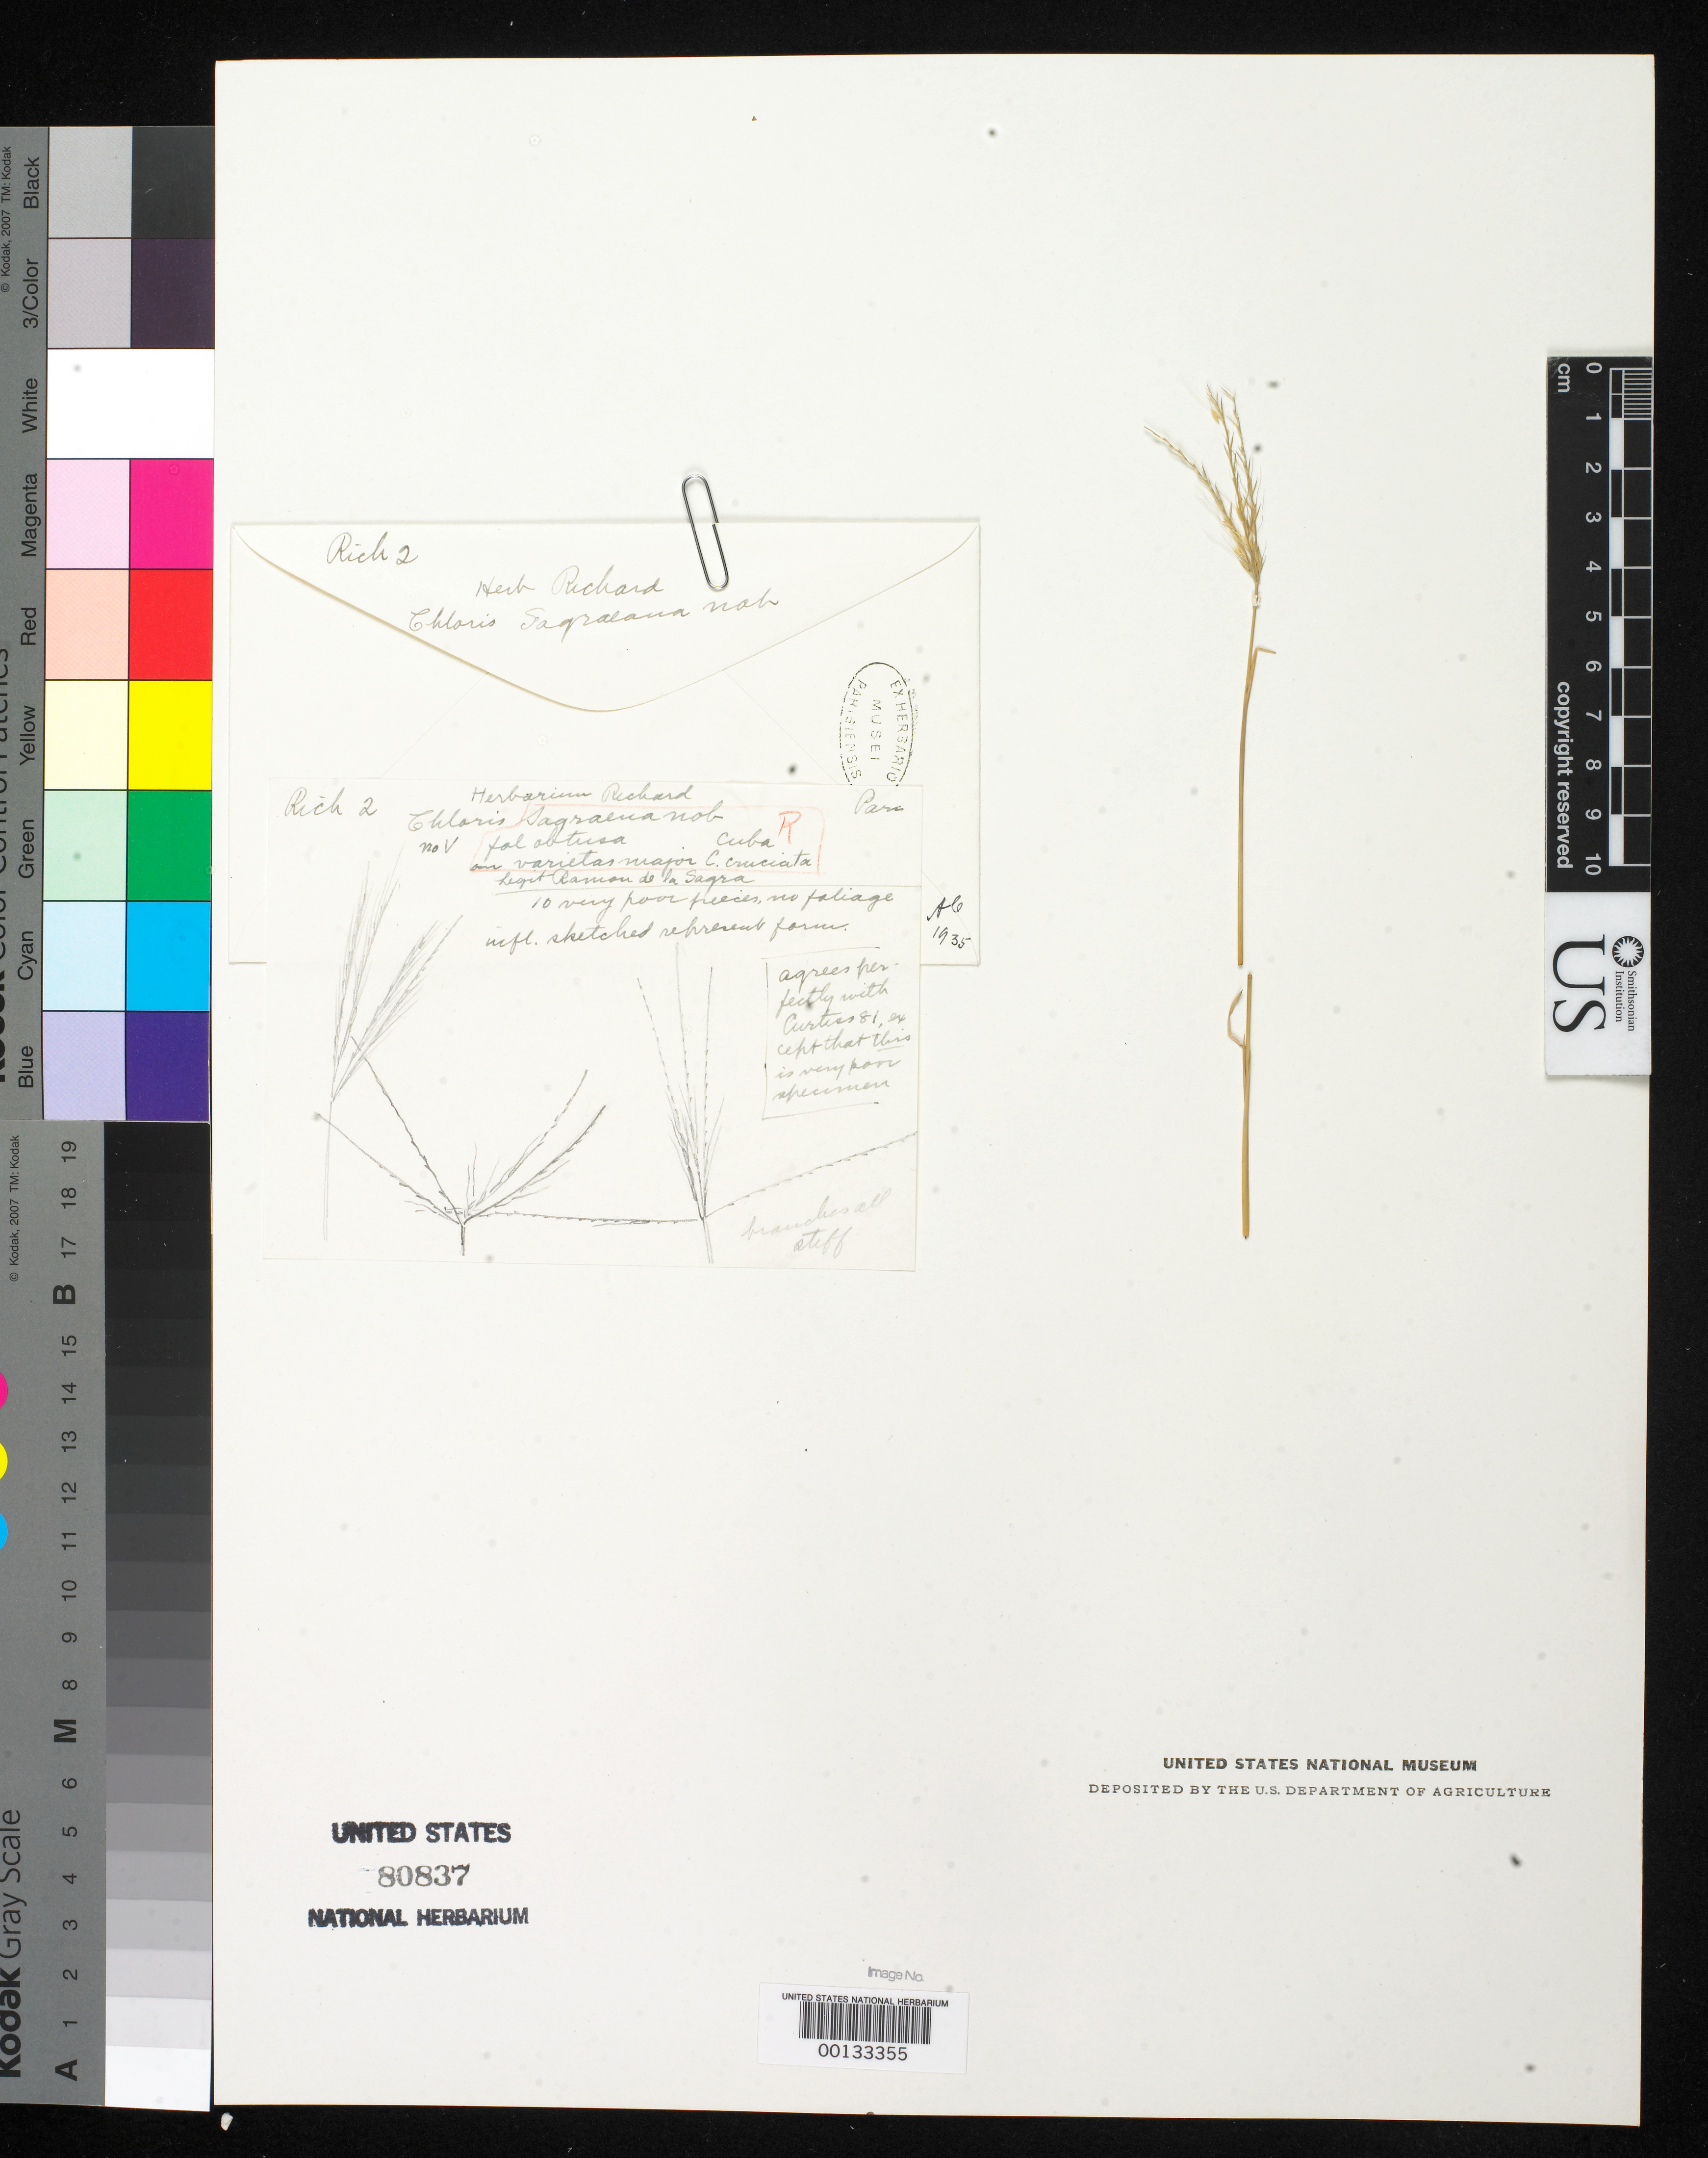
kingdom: Plantae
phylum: Tracheophyta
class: Liliopsida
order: Poales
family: Poaceae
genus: Chloris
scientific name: Chloris sagraeana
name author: A. Rich. in Sagra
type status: Type Fragment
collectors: R. de la Sagra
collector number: A. Richard 2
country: Cuba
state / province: La Habana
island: Greater Antilles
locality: Near Havana.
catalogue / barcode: US 80837